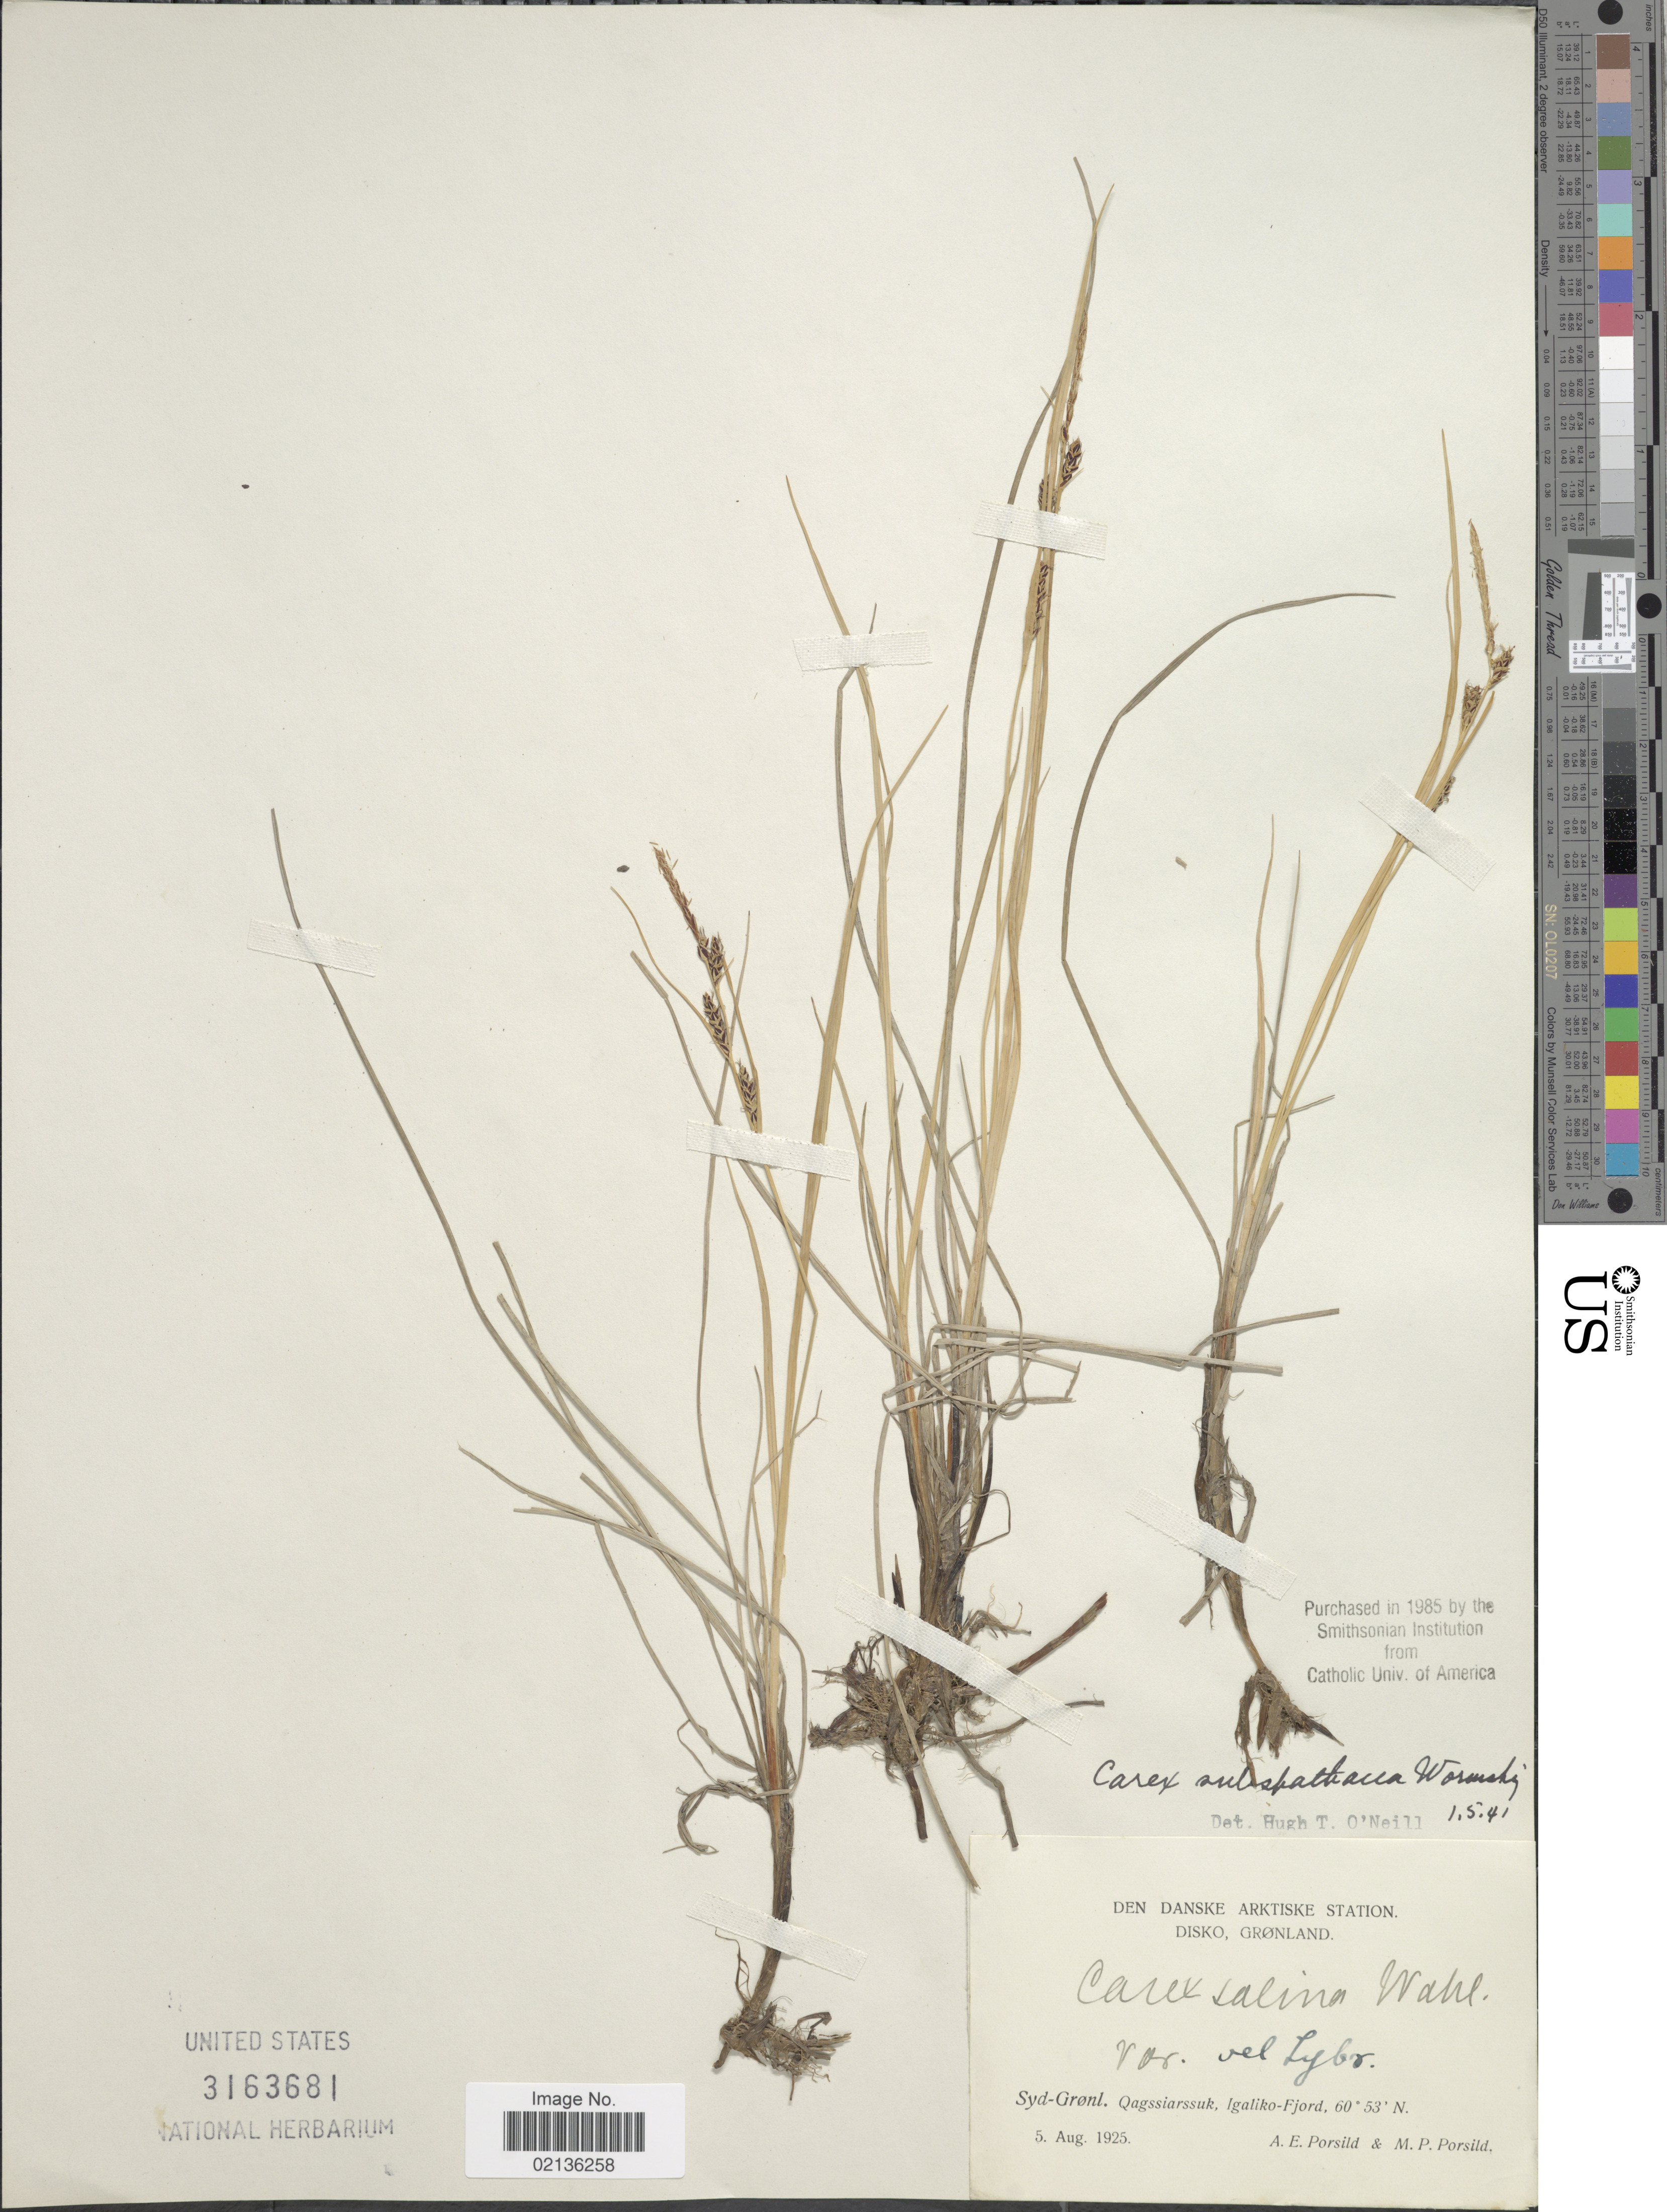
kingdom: Plantae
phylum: Tracheophyta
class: Liliopsida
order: Poales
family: Cyperaceae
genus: Carex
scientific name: Carex subspathacea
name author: Wormsk. ex Hornem.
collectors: A. E. Porsild & M. P. Porsild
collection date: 1925-08-05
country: Greenland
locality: Den Dasnke Arktiske Station, Disko, Syd-Gronl. Qagssiarssuk, Igaliko Fjord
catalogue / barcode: US 3163681